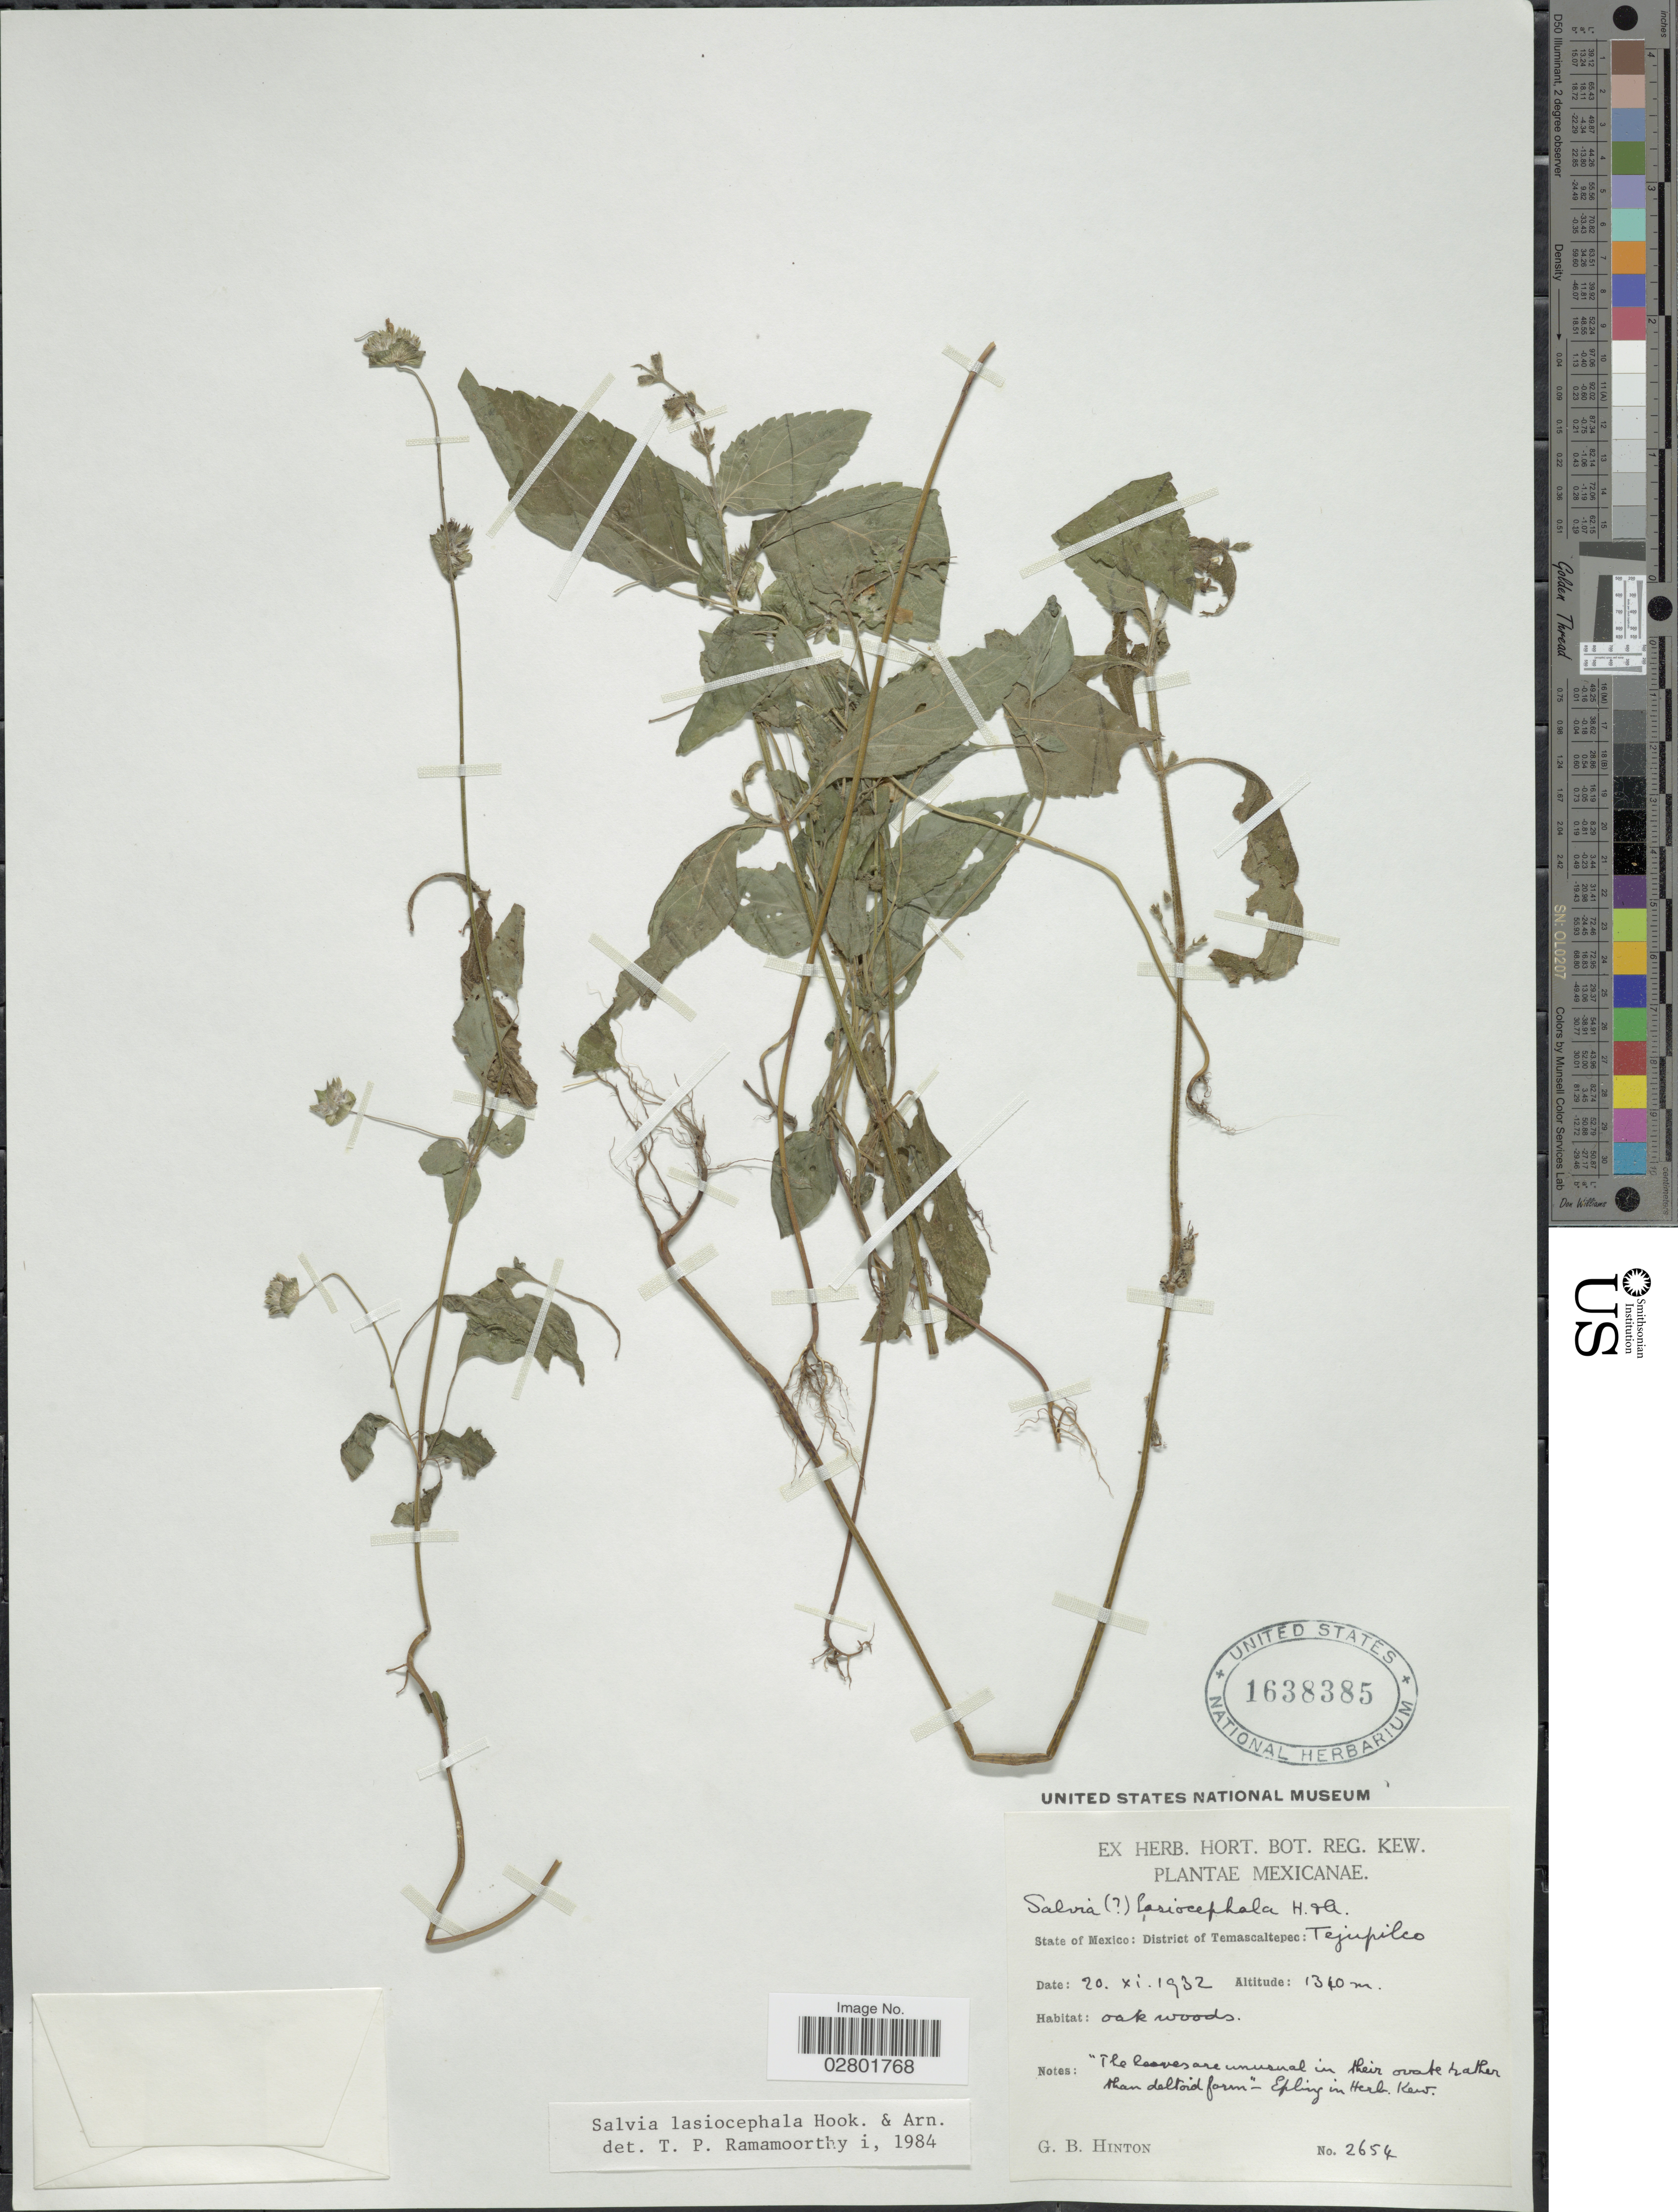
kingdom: Plantae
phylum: Tracheophyta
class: Magnoliopsida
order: Lamiales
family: Lamiaceae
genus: Salvia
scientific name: Salvia lasiocephala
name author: Hook. & Arn.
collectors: G. B. Hinton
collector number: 2654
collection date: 1932-11-20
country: Mexico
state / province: México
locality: District of Temascaltepec: Tejupilco.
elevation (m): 1340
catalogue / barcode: US 1638385